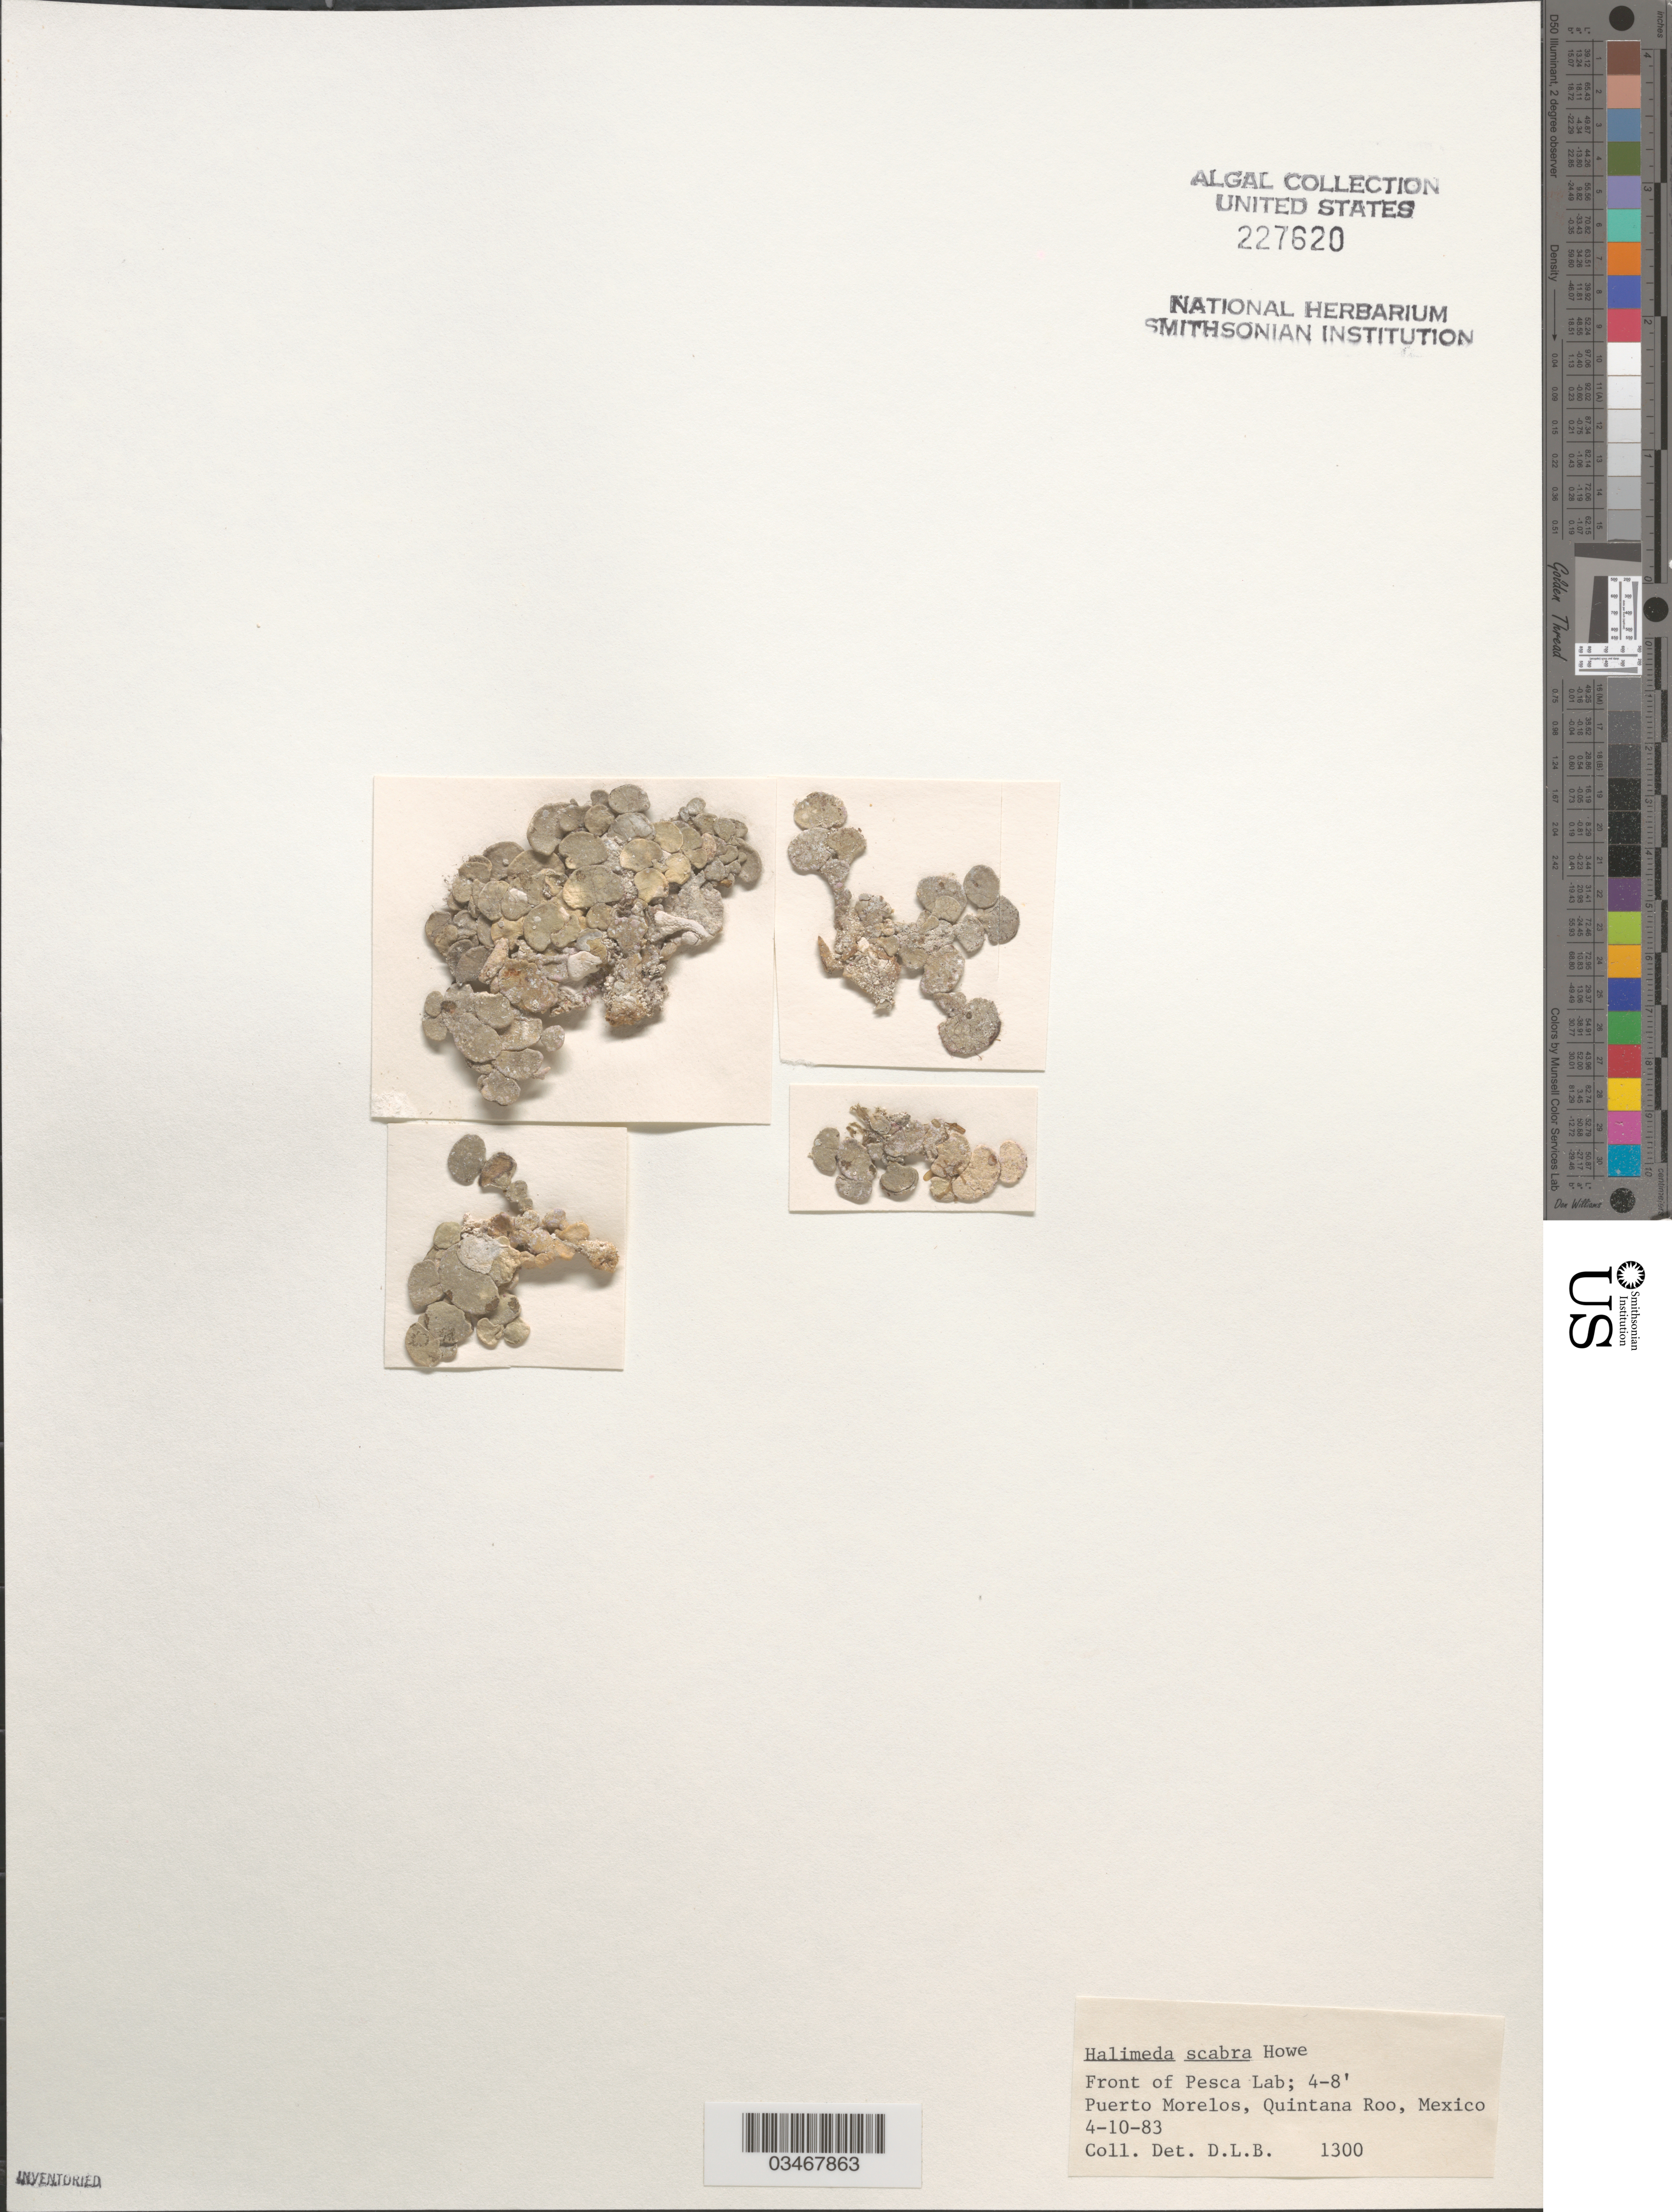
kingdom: Plantae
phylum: Chlorophyta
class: Ulvophyceae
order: Bryopsidales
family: Halimedaceae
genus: Halimeda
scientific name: Halimeda scabra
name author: M. Howe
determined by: Ballantine, D. L.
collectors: D.L. Ballantine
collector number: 1300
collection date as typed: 10 Apr 1983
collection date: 1983-04-10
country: Mexico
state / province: Quintana Roo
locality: Puerto Morelos, front of Pesca Laboratory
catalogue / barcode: US 227620